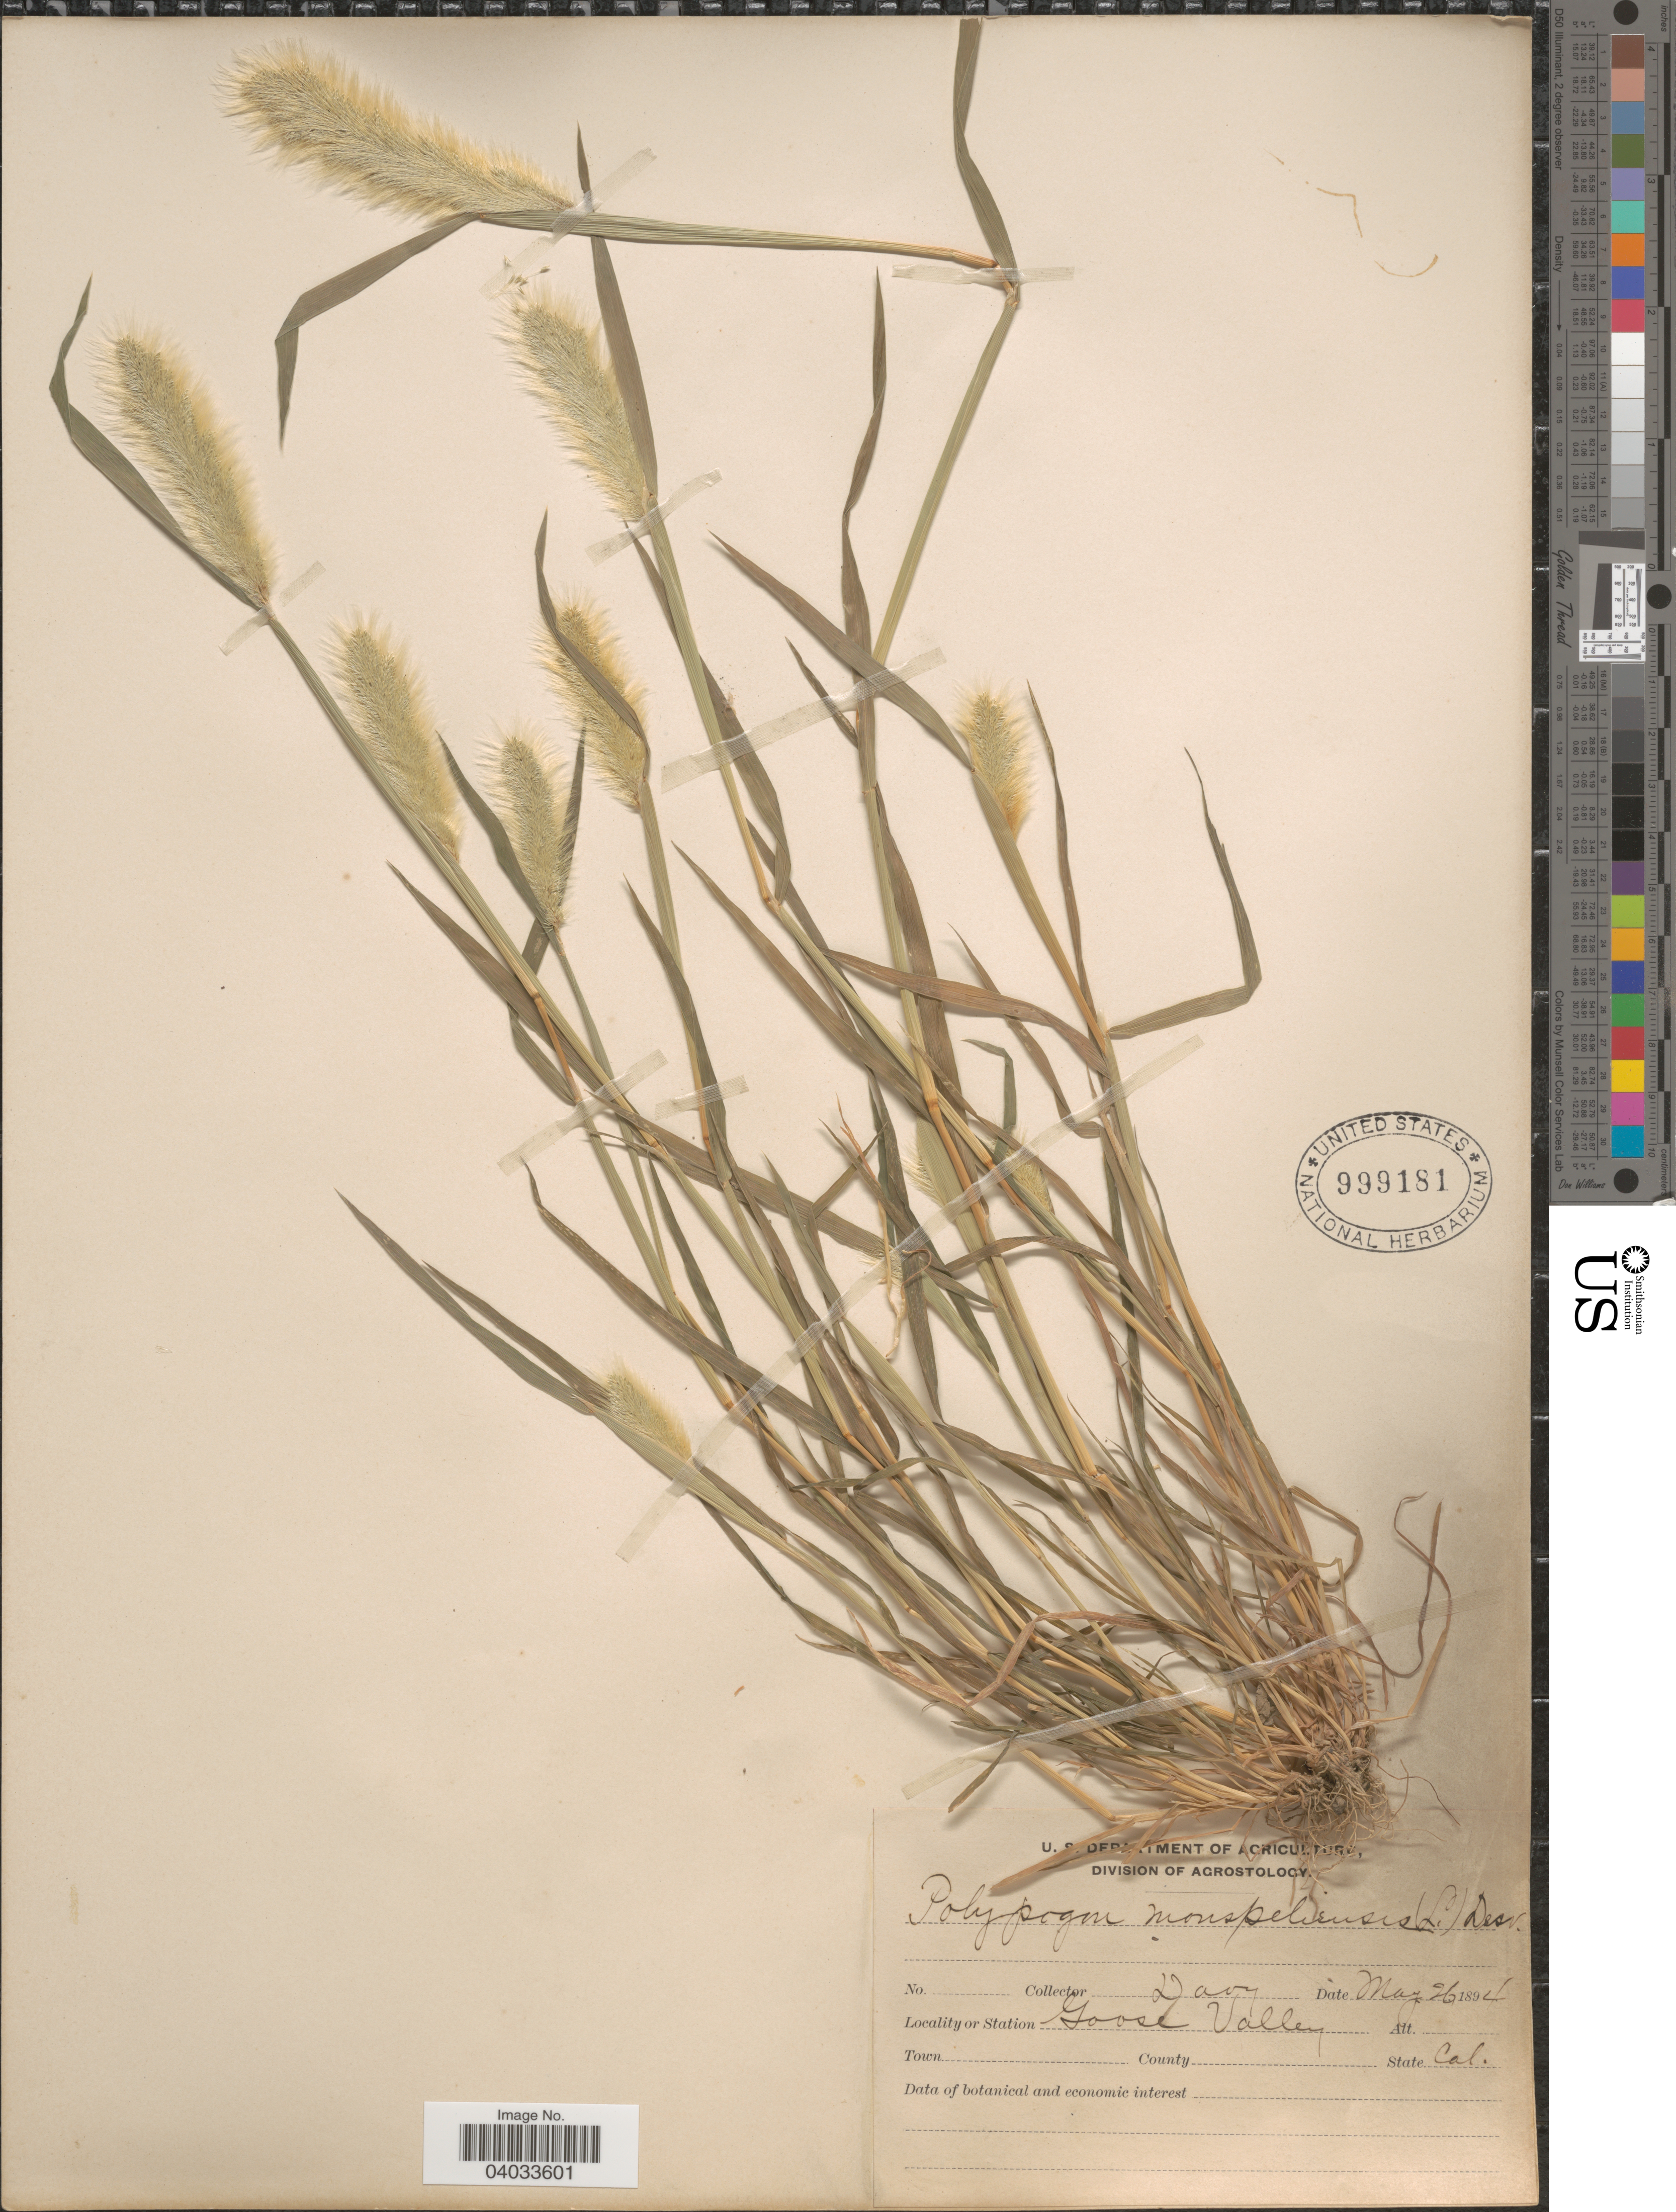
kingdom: Plantae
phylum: Tracheophyta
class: Liliopsida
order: Poales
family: Poaceae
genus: Polypogon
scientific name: Polypogon monspeliensis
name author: (L.) Desf.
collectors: Davy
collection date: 1894-05-26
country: United States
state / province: California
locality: Station Goose Valley.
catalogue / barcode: US 999181